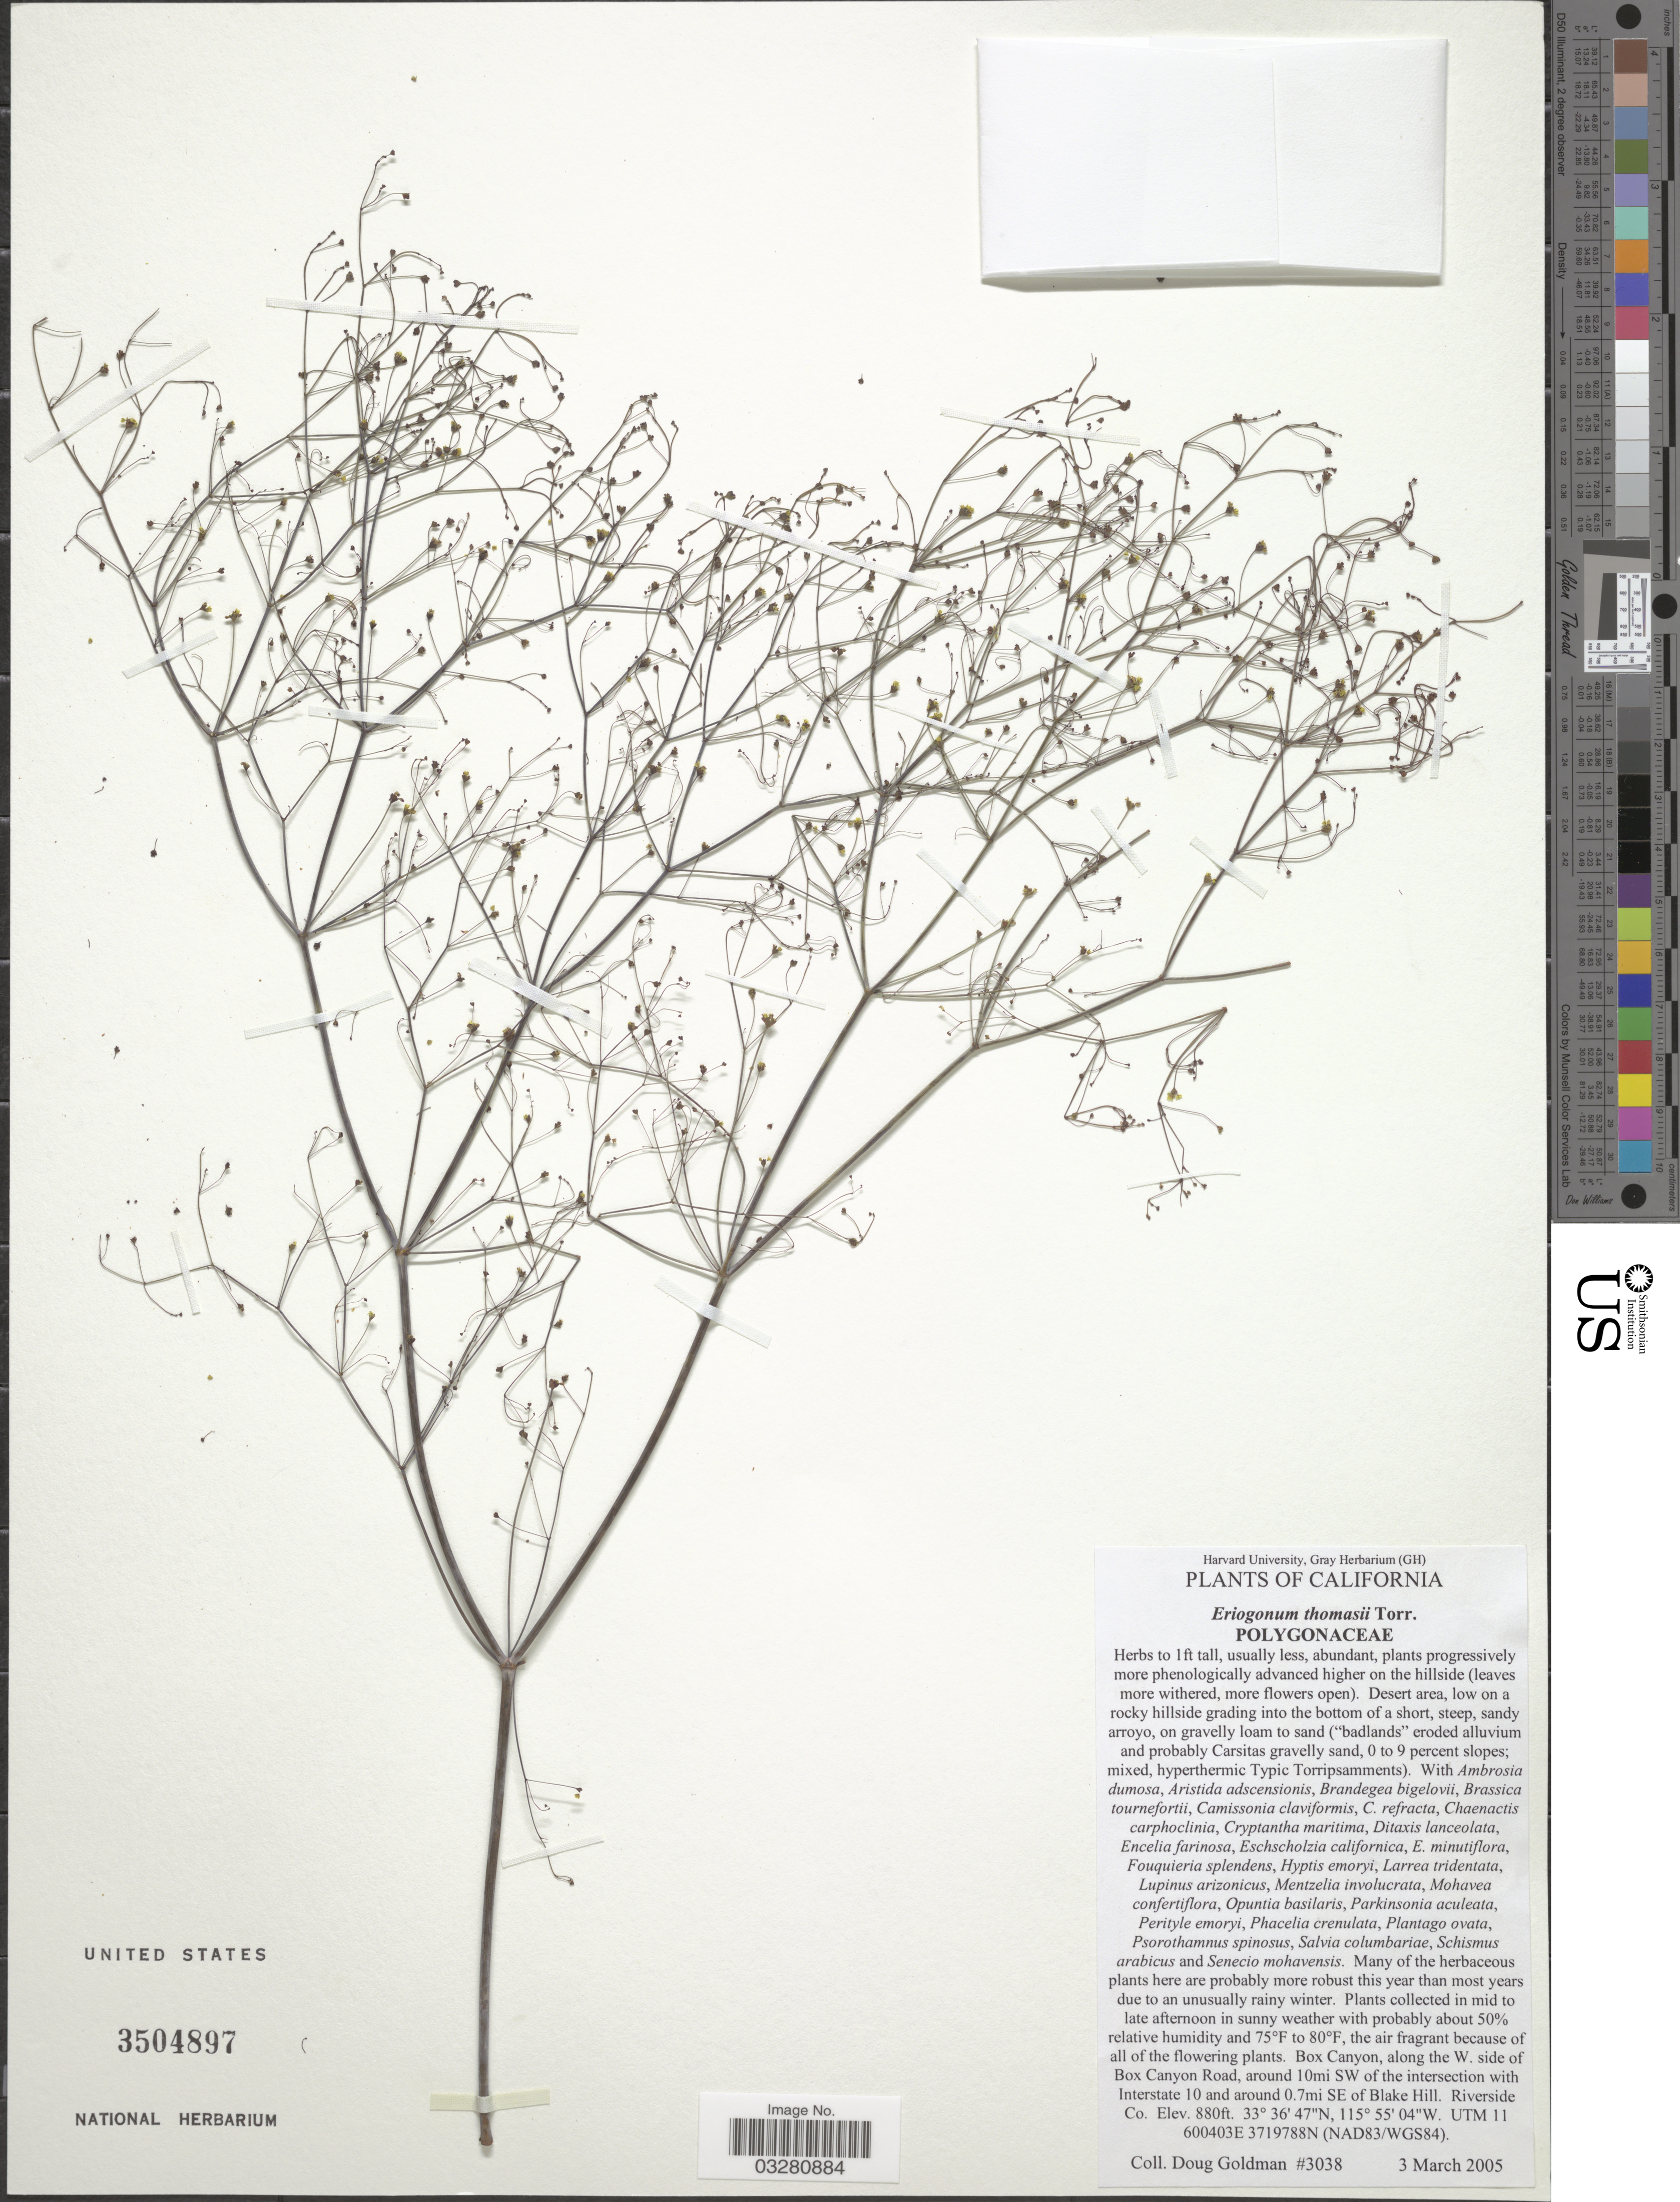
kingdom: Plantae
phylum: Tracheophyta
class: Magnoliopsida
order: Caryophyllales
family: Polygonaceae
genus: Eriogonum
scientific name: Eriogonum thomasii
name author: Torr.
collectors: D. Goldman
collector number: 3038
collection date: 2005-03-03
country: United States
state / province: California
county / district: Riverside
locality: Box Canyon Road, around 10mi SW of the intersection with Interstate 10 and around 0.7mi SE of Blake Hill. Riverside Co. UTM 11 600403E 3719788N (NAD83/WGS84).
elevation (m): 268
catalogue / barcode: US 3504897